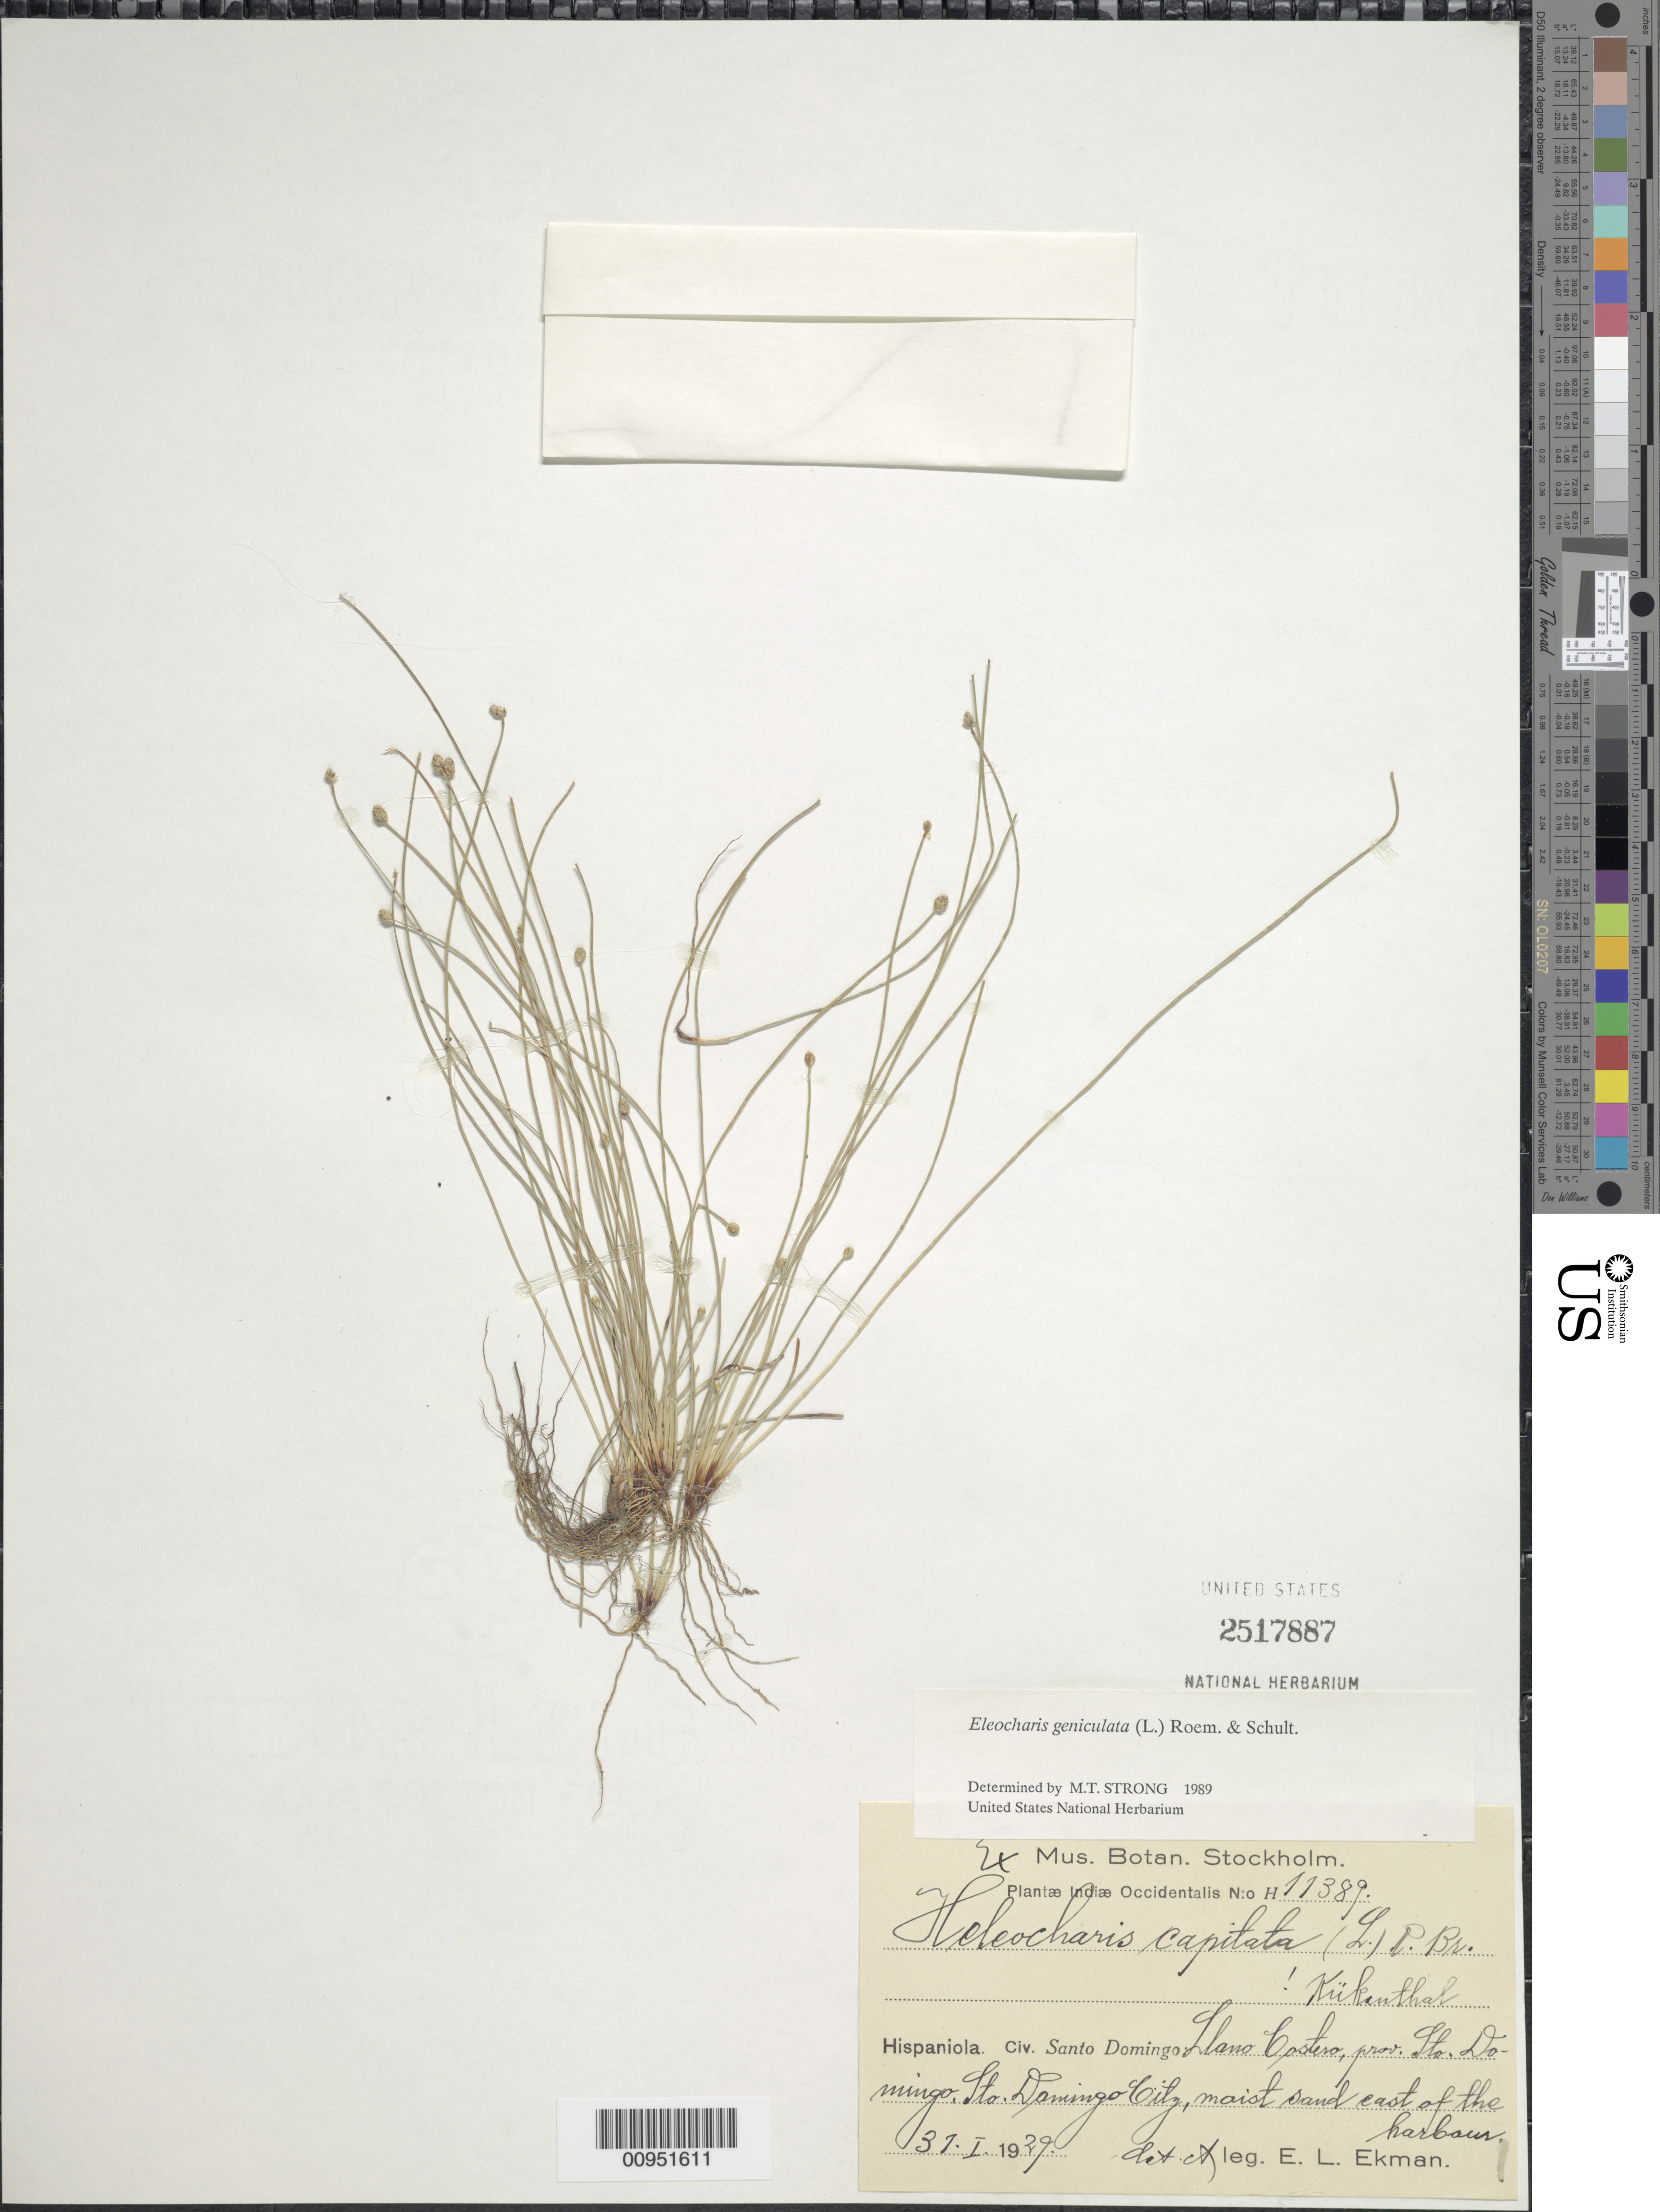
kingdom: Plantae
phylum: Tracheophyta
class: Liliopsida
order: Poales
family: Cyperaceae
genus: Eleocharis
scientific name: Eleocharis geniculata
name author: (L.) Roem. & Schult.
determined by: Strong, M. T., (US), Smithsonian Institution - National Museum of Natural History (UNITED STATES)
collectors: E. L. Ekman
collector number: H 11389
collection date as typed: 31 Jan 1929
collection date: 1929-01-31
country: Dominican Republic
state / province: Santo Domingo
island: Hispaniola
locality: Llano Costero, Santo Domingo City, E of the harbour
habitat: Moist sand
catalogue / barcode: US 2517887